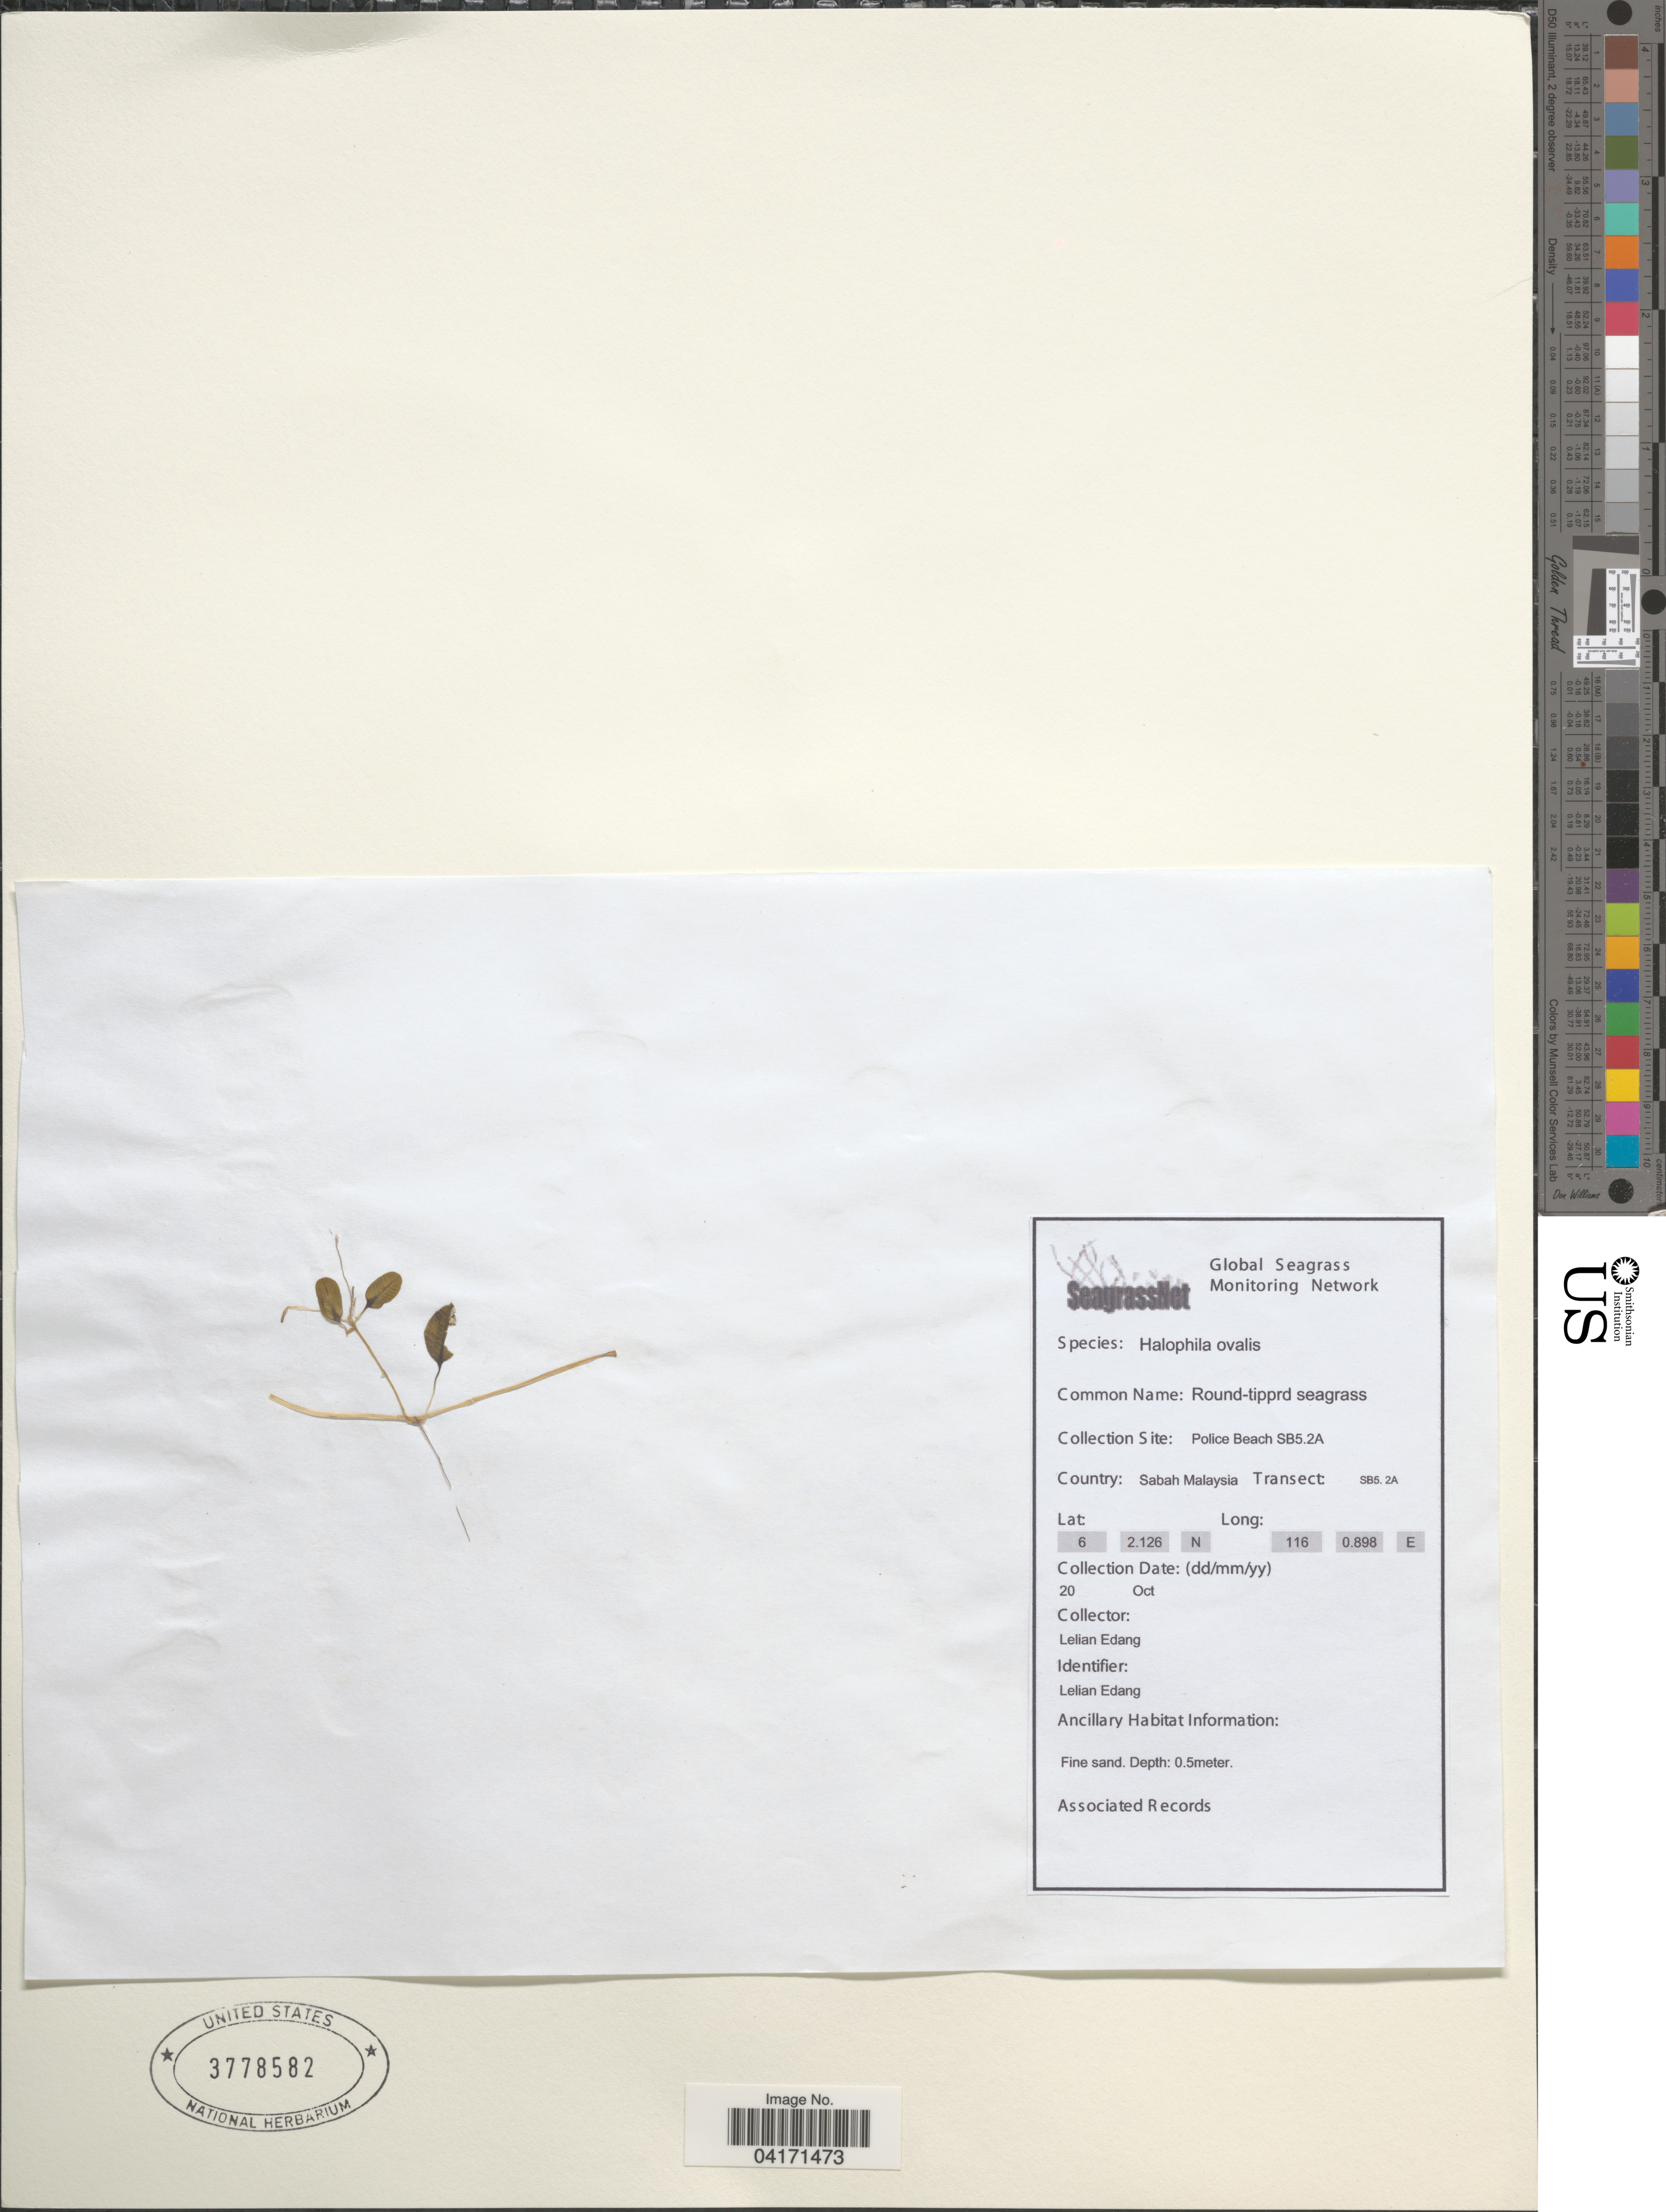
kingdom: Plantae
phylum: Tracheophyta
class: Liliopsida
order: Alismatales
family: Hydrocharitaceae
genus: Halophila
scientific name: Halophila ovalis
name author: (R. Br.) Hook. f.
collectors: L. Edang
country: Malaysia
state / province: Sabah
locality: Police Beach SB5.2A. Transect: SB5. 2A.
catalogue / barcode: US 3778582